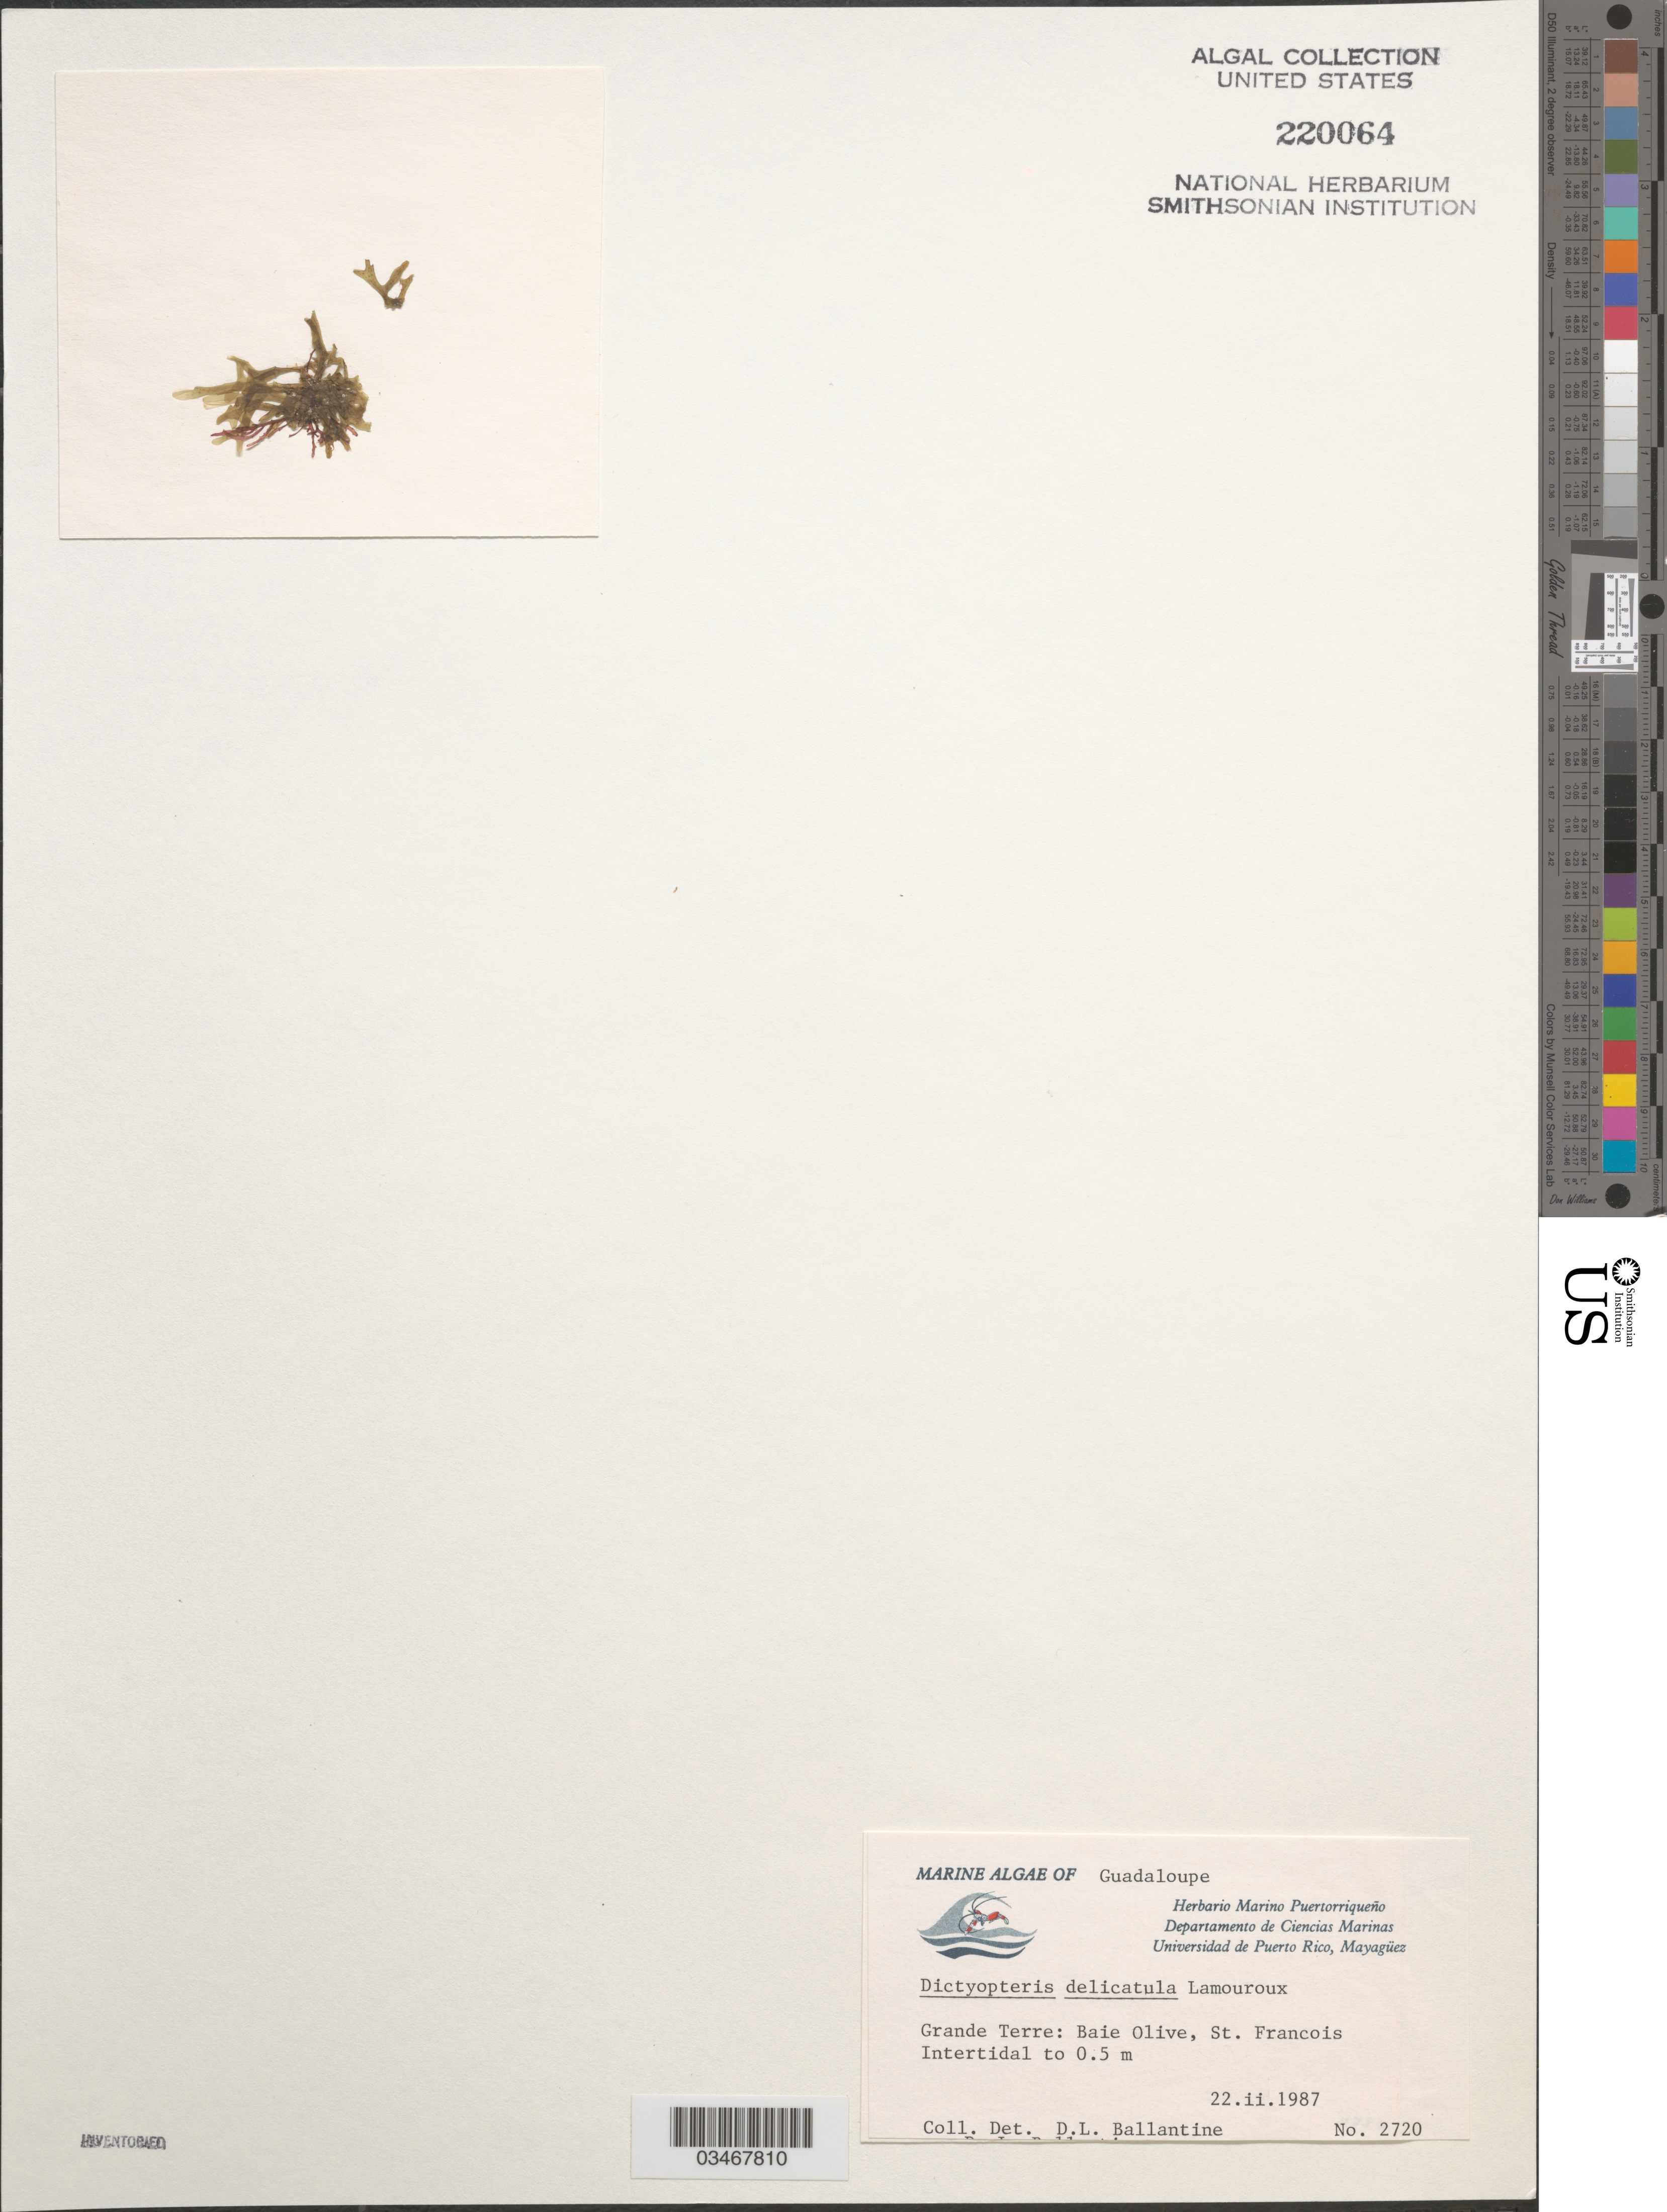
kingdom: Chromista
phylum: Ochrophyta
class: Phaeophyceae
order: Dictyotales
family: Dictyotaceae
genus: Dictyopteris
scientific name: Dictyopteris delicatula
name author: J.V.Lamouroux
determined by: Ballantine, D. L.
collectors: D.L. Ballantine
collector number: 2720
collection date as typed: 22 Feb 1987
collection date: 1987-02-22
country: Guadeloupe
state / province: Grande-Terre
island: Grande Terre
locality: Baie Olive, St. Francois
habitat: Intertidal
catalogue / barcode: US 220064